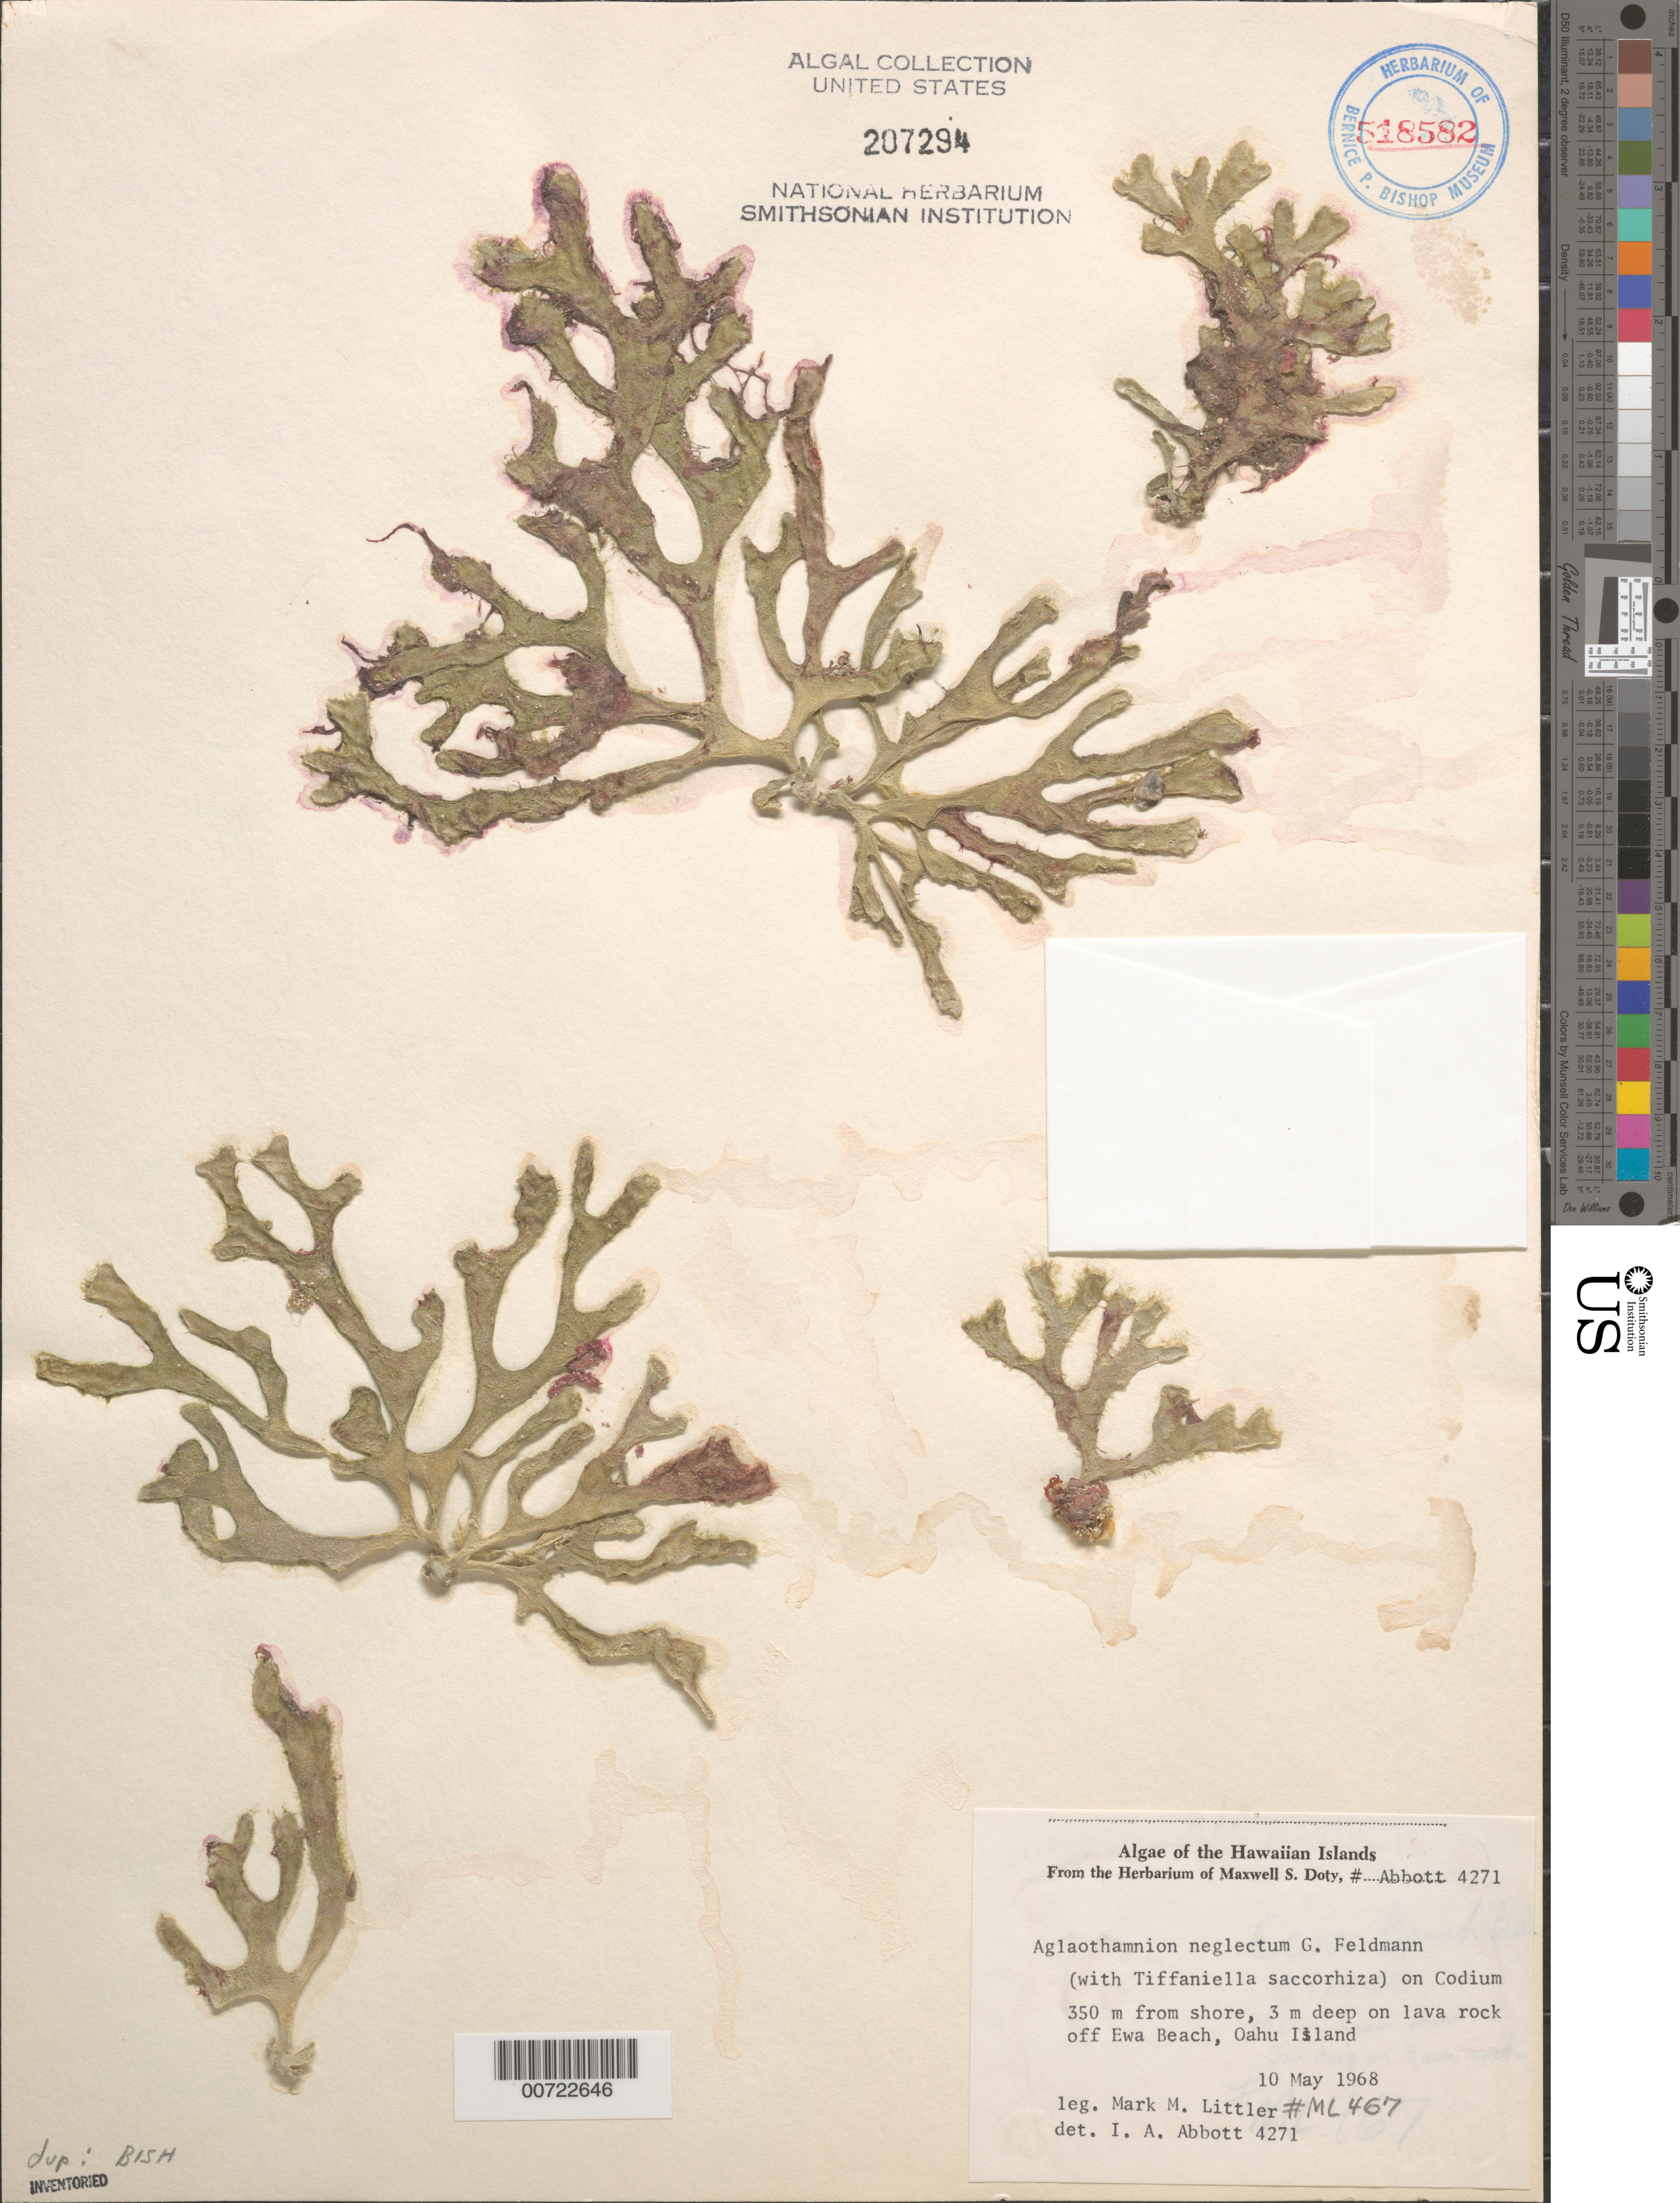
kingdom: Plantae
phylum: Rhodophyta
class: Florideophyceae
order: Ceramiales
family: Callithamniaceae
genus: Aglaothamnion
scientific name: Aglaothamnion cordatum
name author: (Børgesen) Feldm.-Maz.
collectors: M. M. Littler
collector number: ML 467 & IAA 4271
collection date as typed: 10 May 1968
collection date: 1968-05-10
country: United States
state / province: Hawaii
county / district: Honolulu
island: Oahu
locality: Off Ewa Beach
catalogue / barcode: US 207294